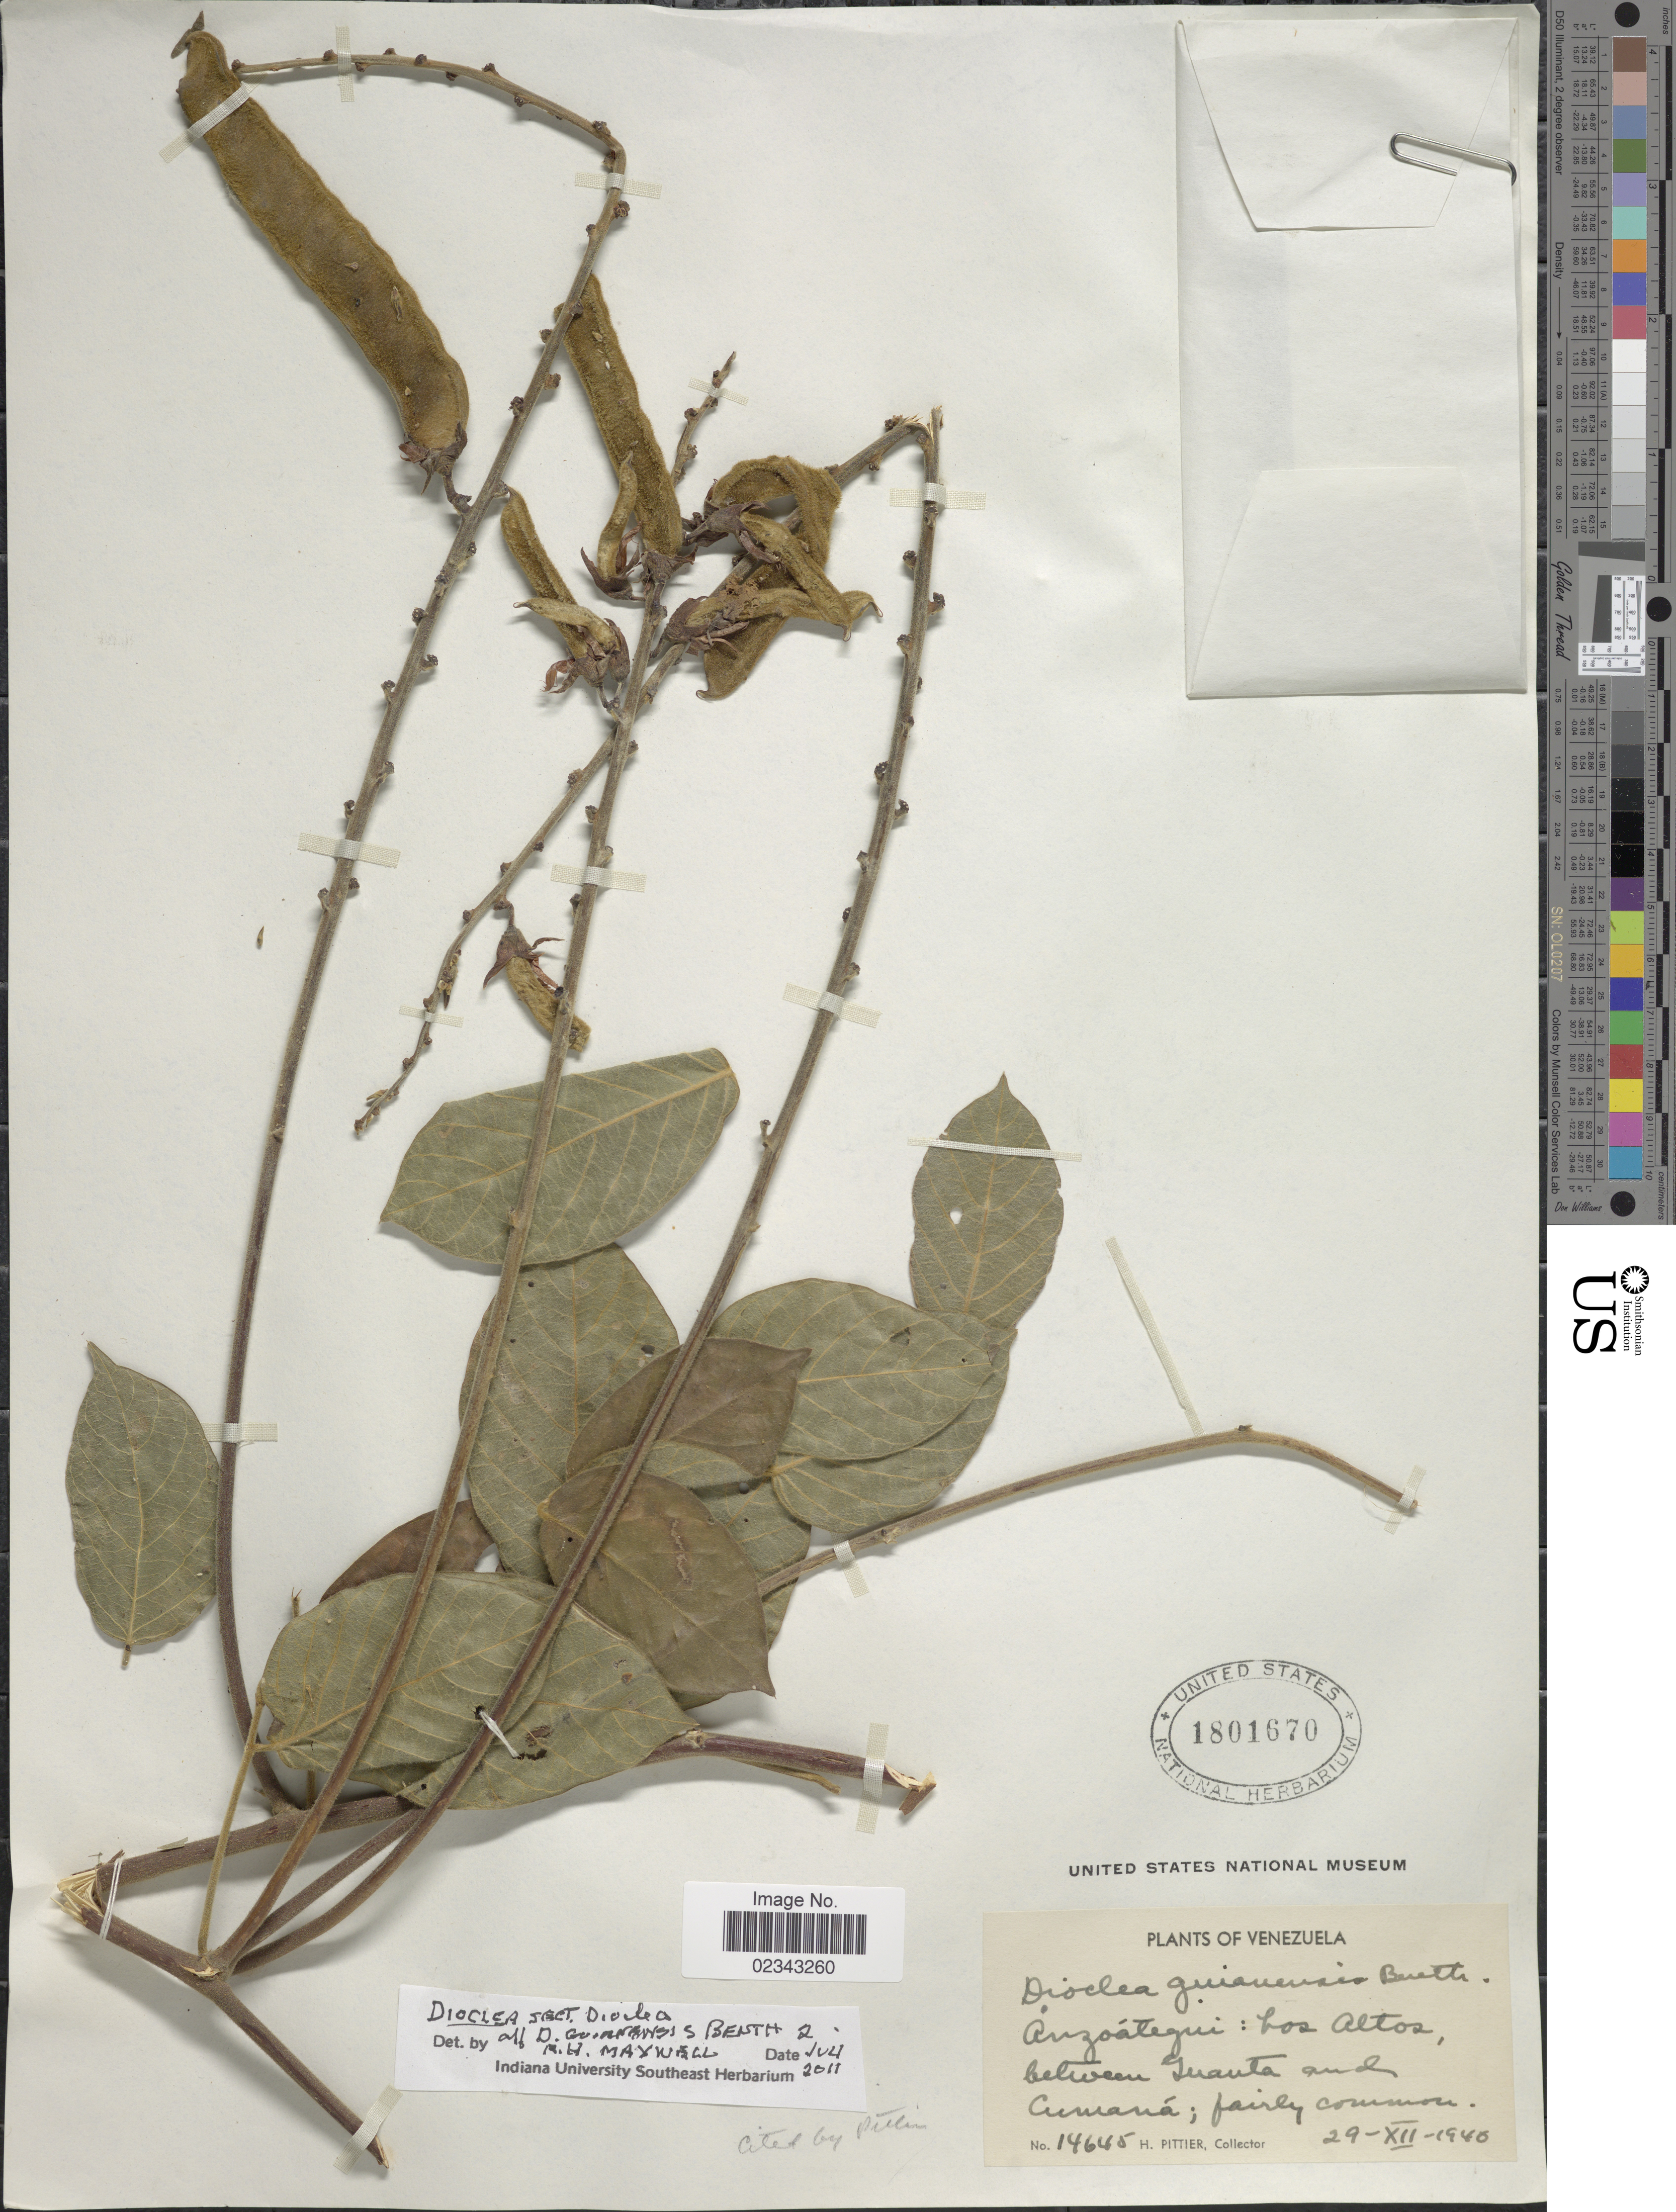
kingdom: Plantae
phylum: Tracheophyta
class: Magnoliopsida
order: Fabales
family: Fabaceae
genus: Dioclea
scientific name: Dioclea guianensis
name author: Benth.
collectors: H. F. Pittier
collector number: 14645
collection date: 1940-12-29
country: Venezuela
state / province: Anzoategui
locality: Los Altos, between Guanta and Cumaná; fairly common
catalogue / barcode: US 1801670